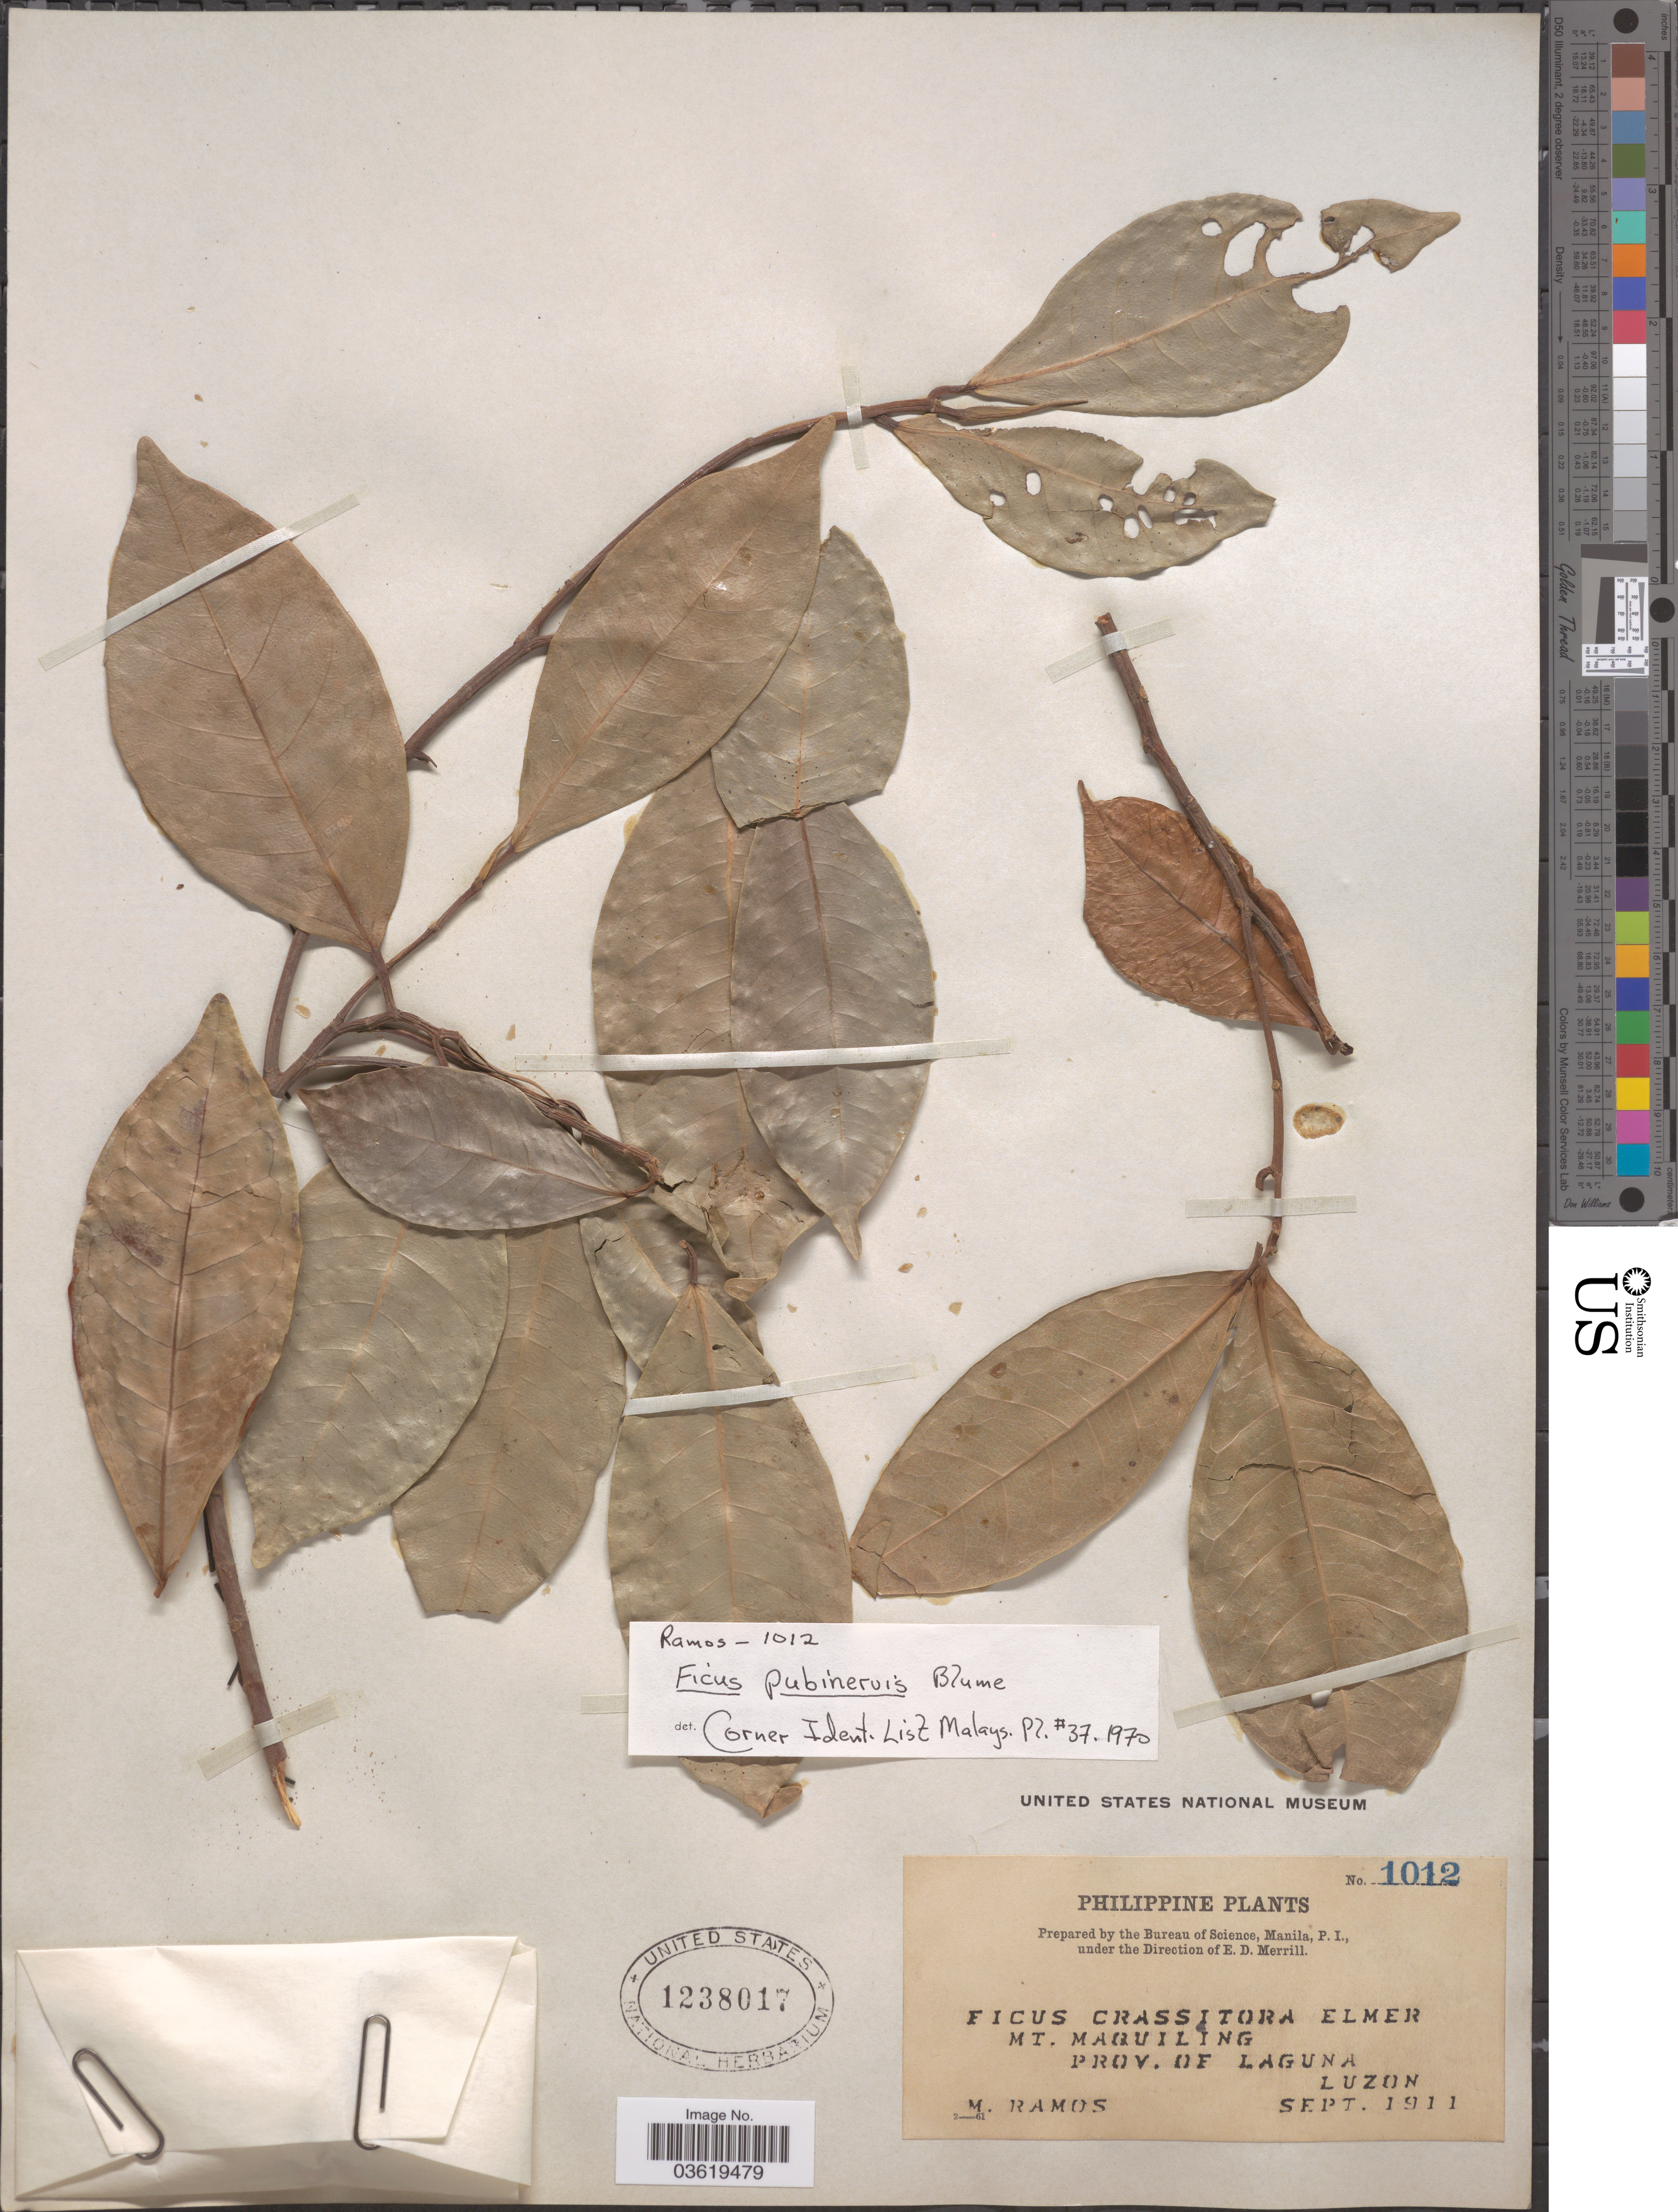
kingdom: Plantae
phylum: Tracheophyta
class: Magnoliopsida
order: Rosales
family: Moraceae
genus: Ficus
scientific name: Ficus pubinervis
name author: Blume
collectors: M. Ramos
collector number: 1012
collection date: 1911-09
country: Philippines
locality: Mt. Maquiling. Prov. of Laguna. Luzon.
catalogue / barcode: US 1238017